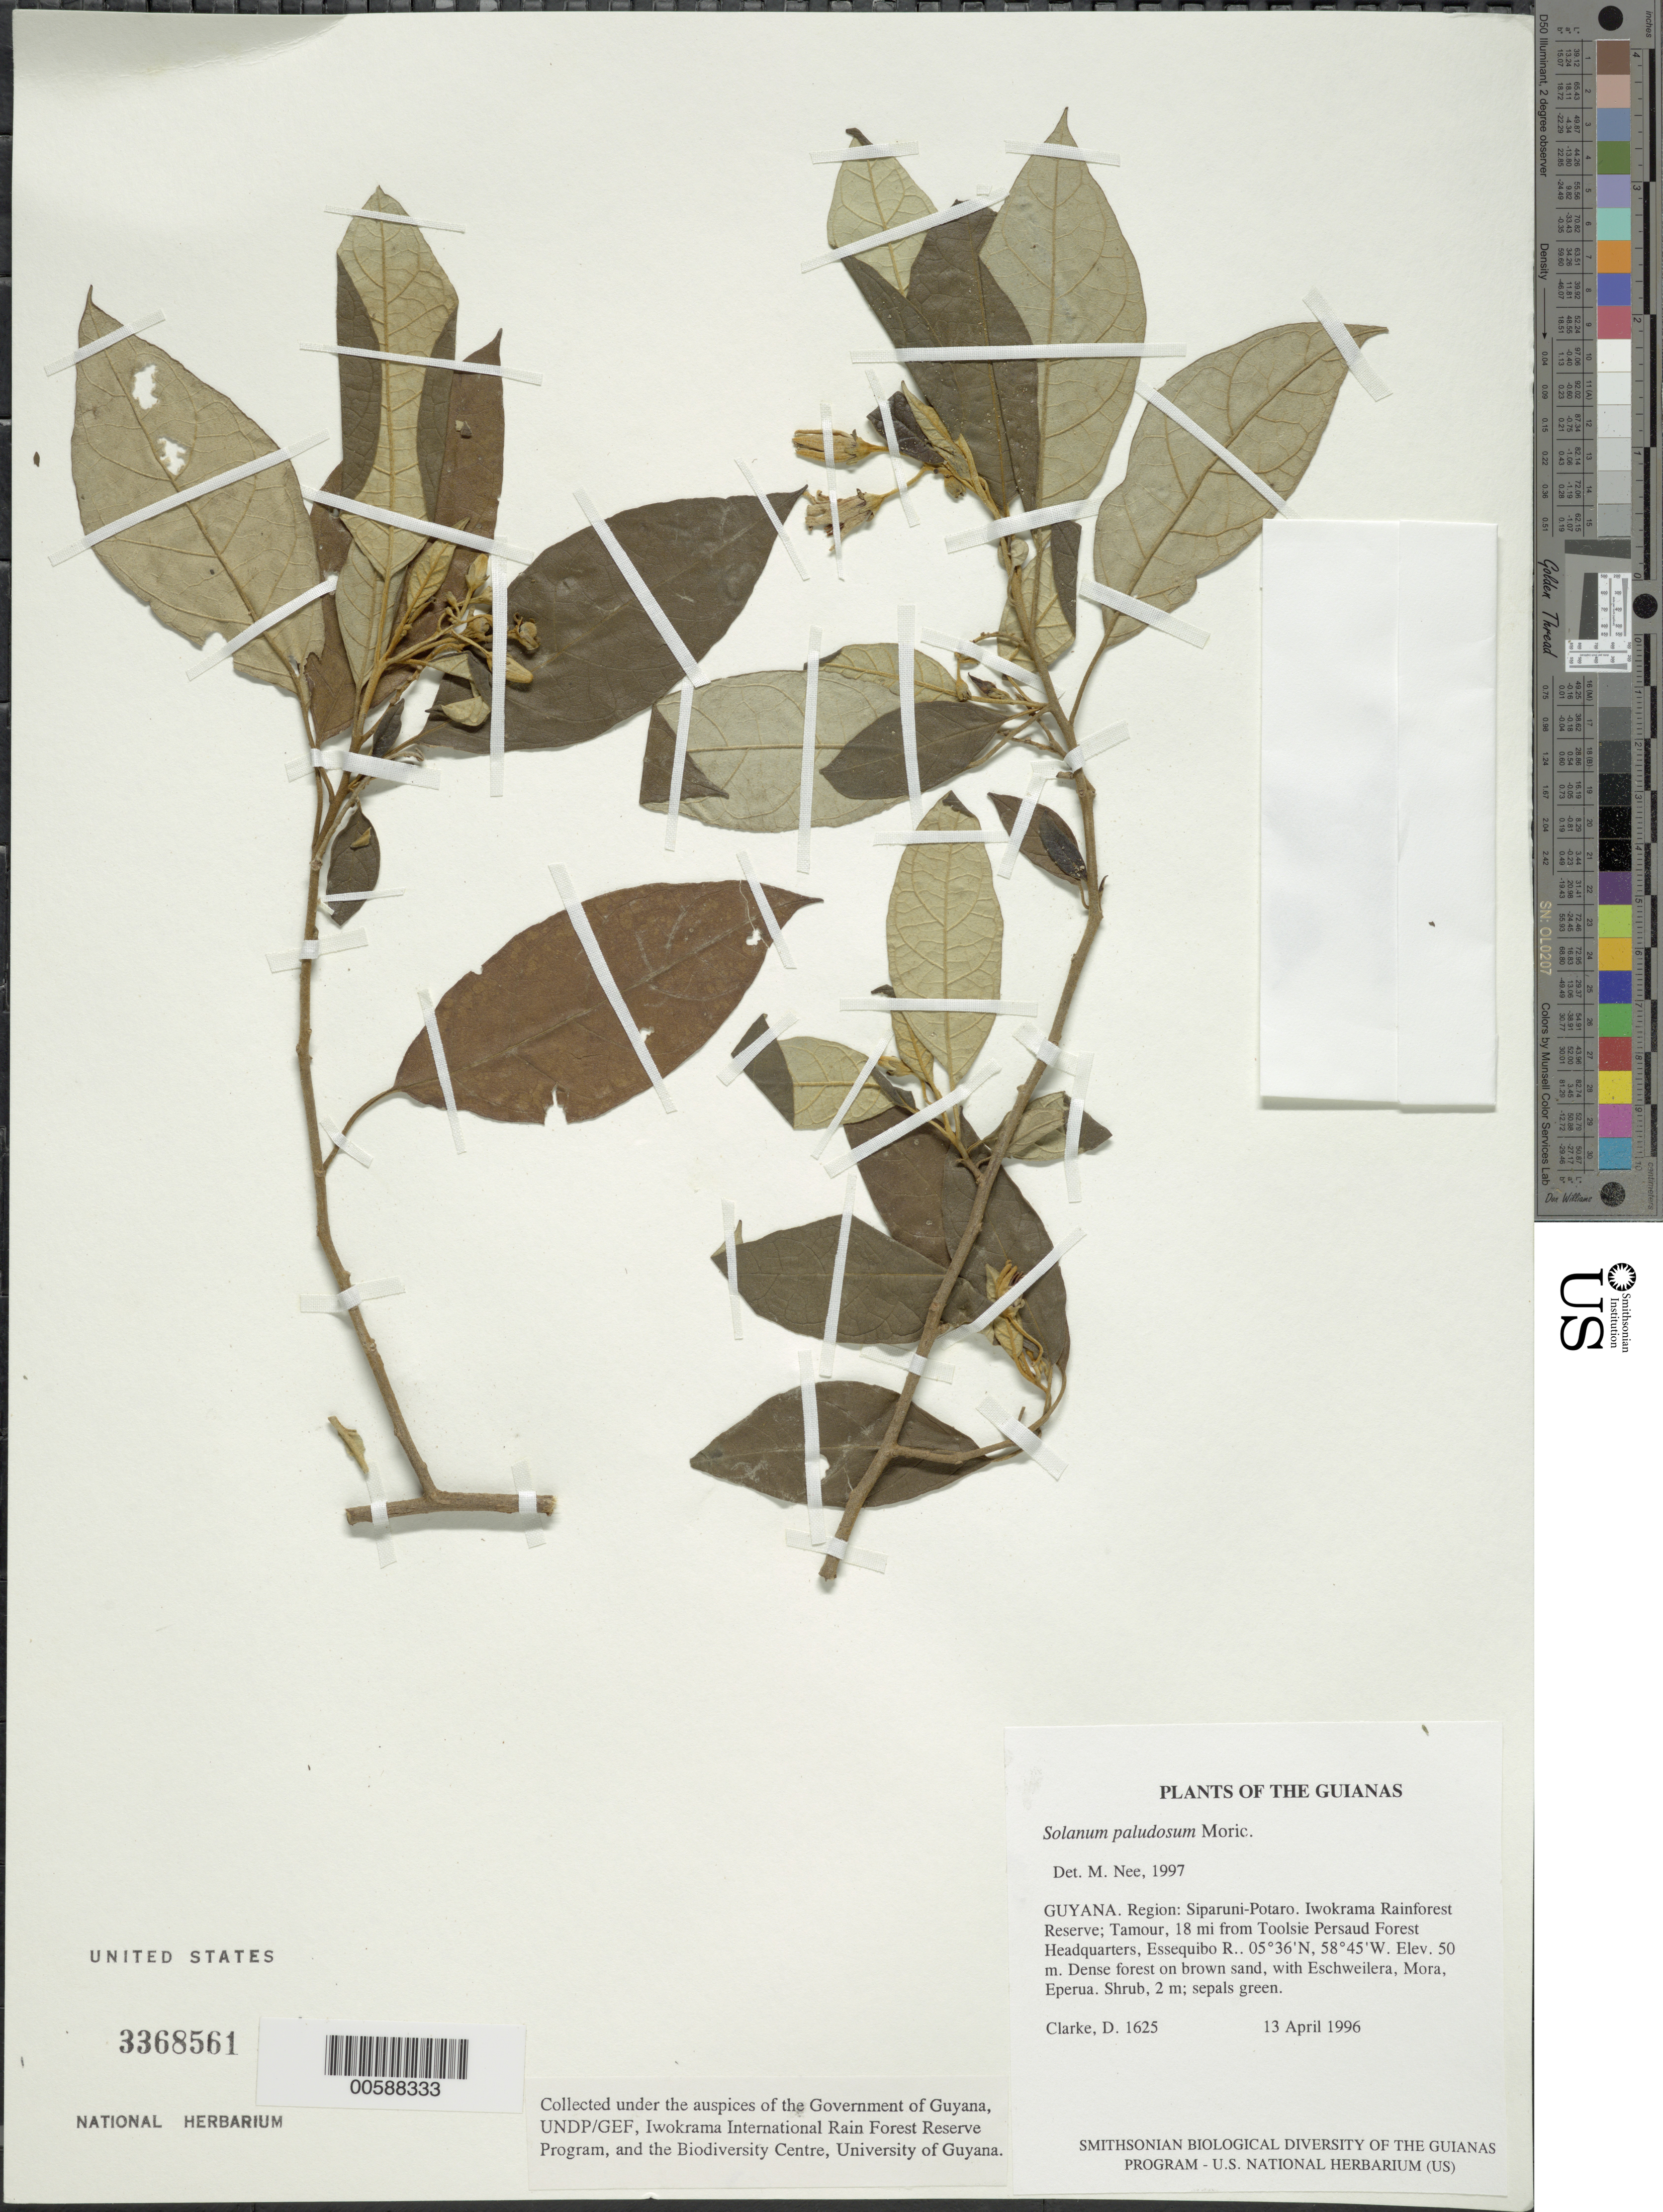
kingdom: Plantae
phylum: Tracheophyta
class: Magnoliopsida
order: Solanales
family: Solanaceae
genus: Solanum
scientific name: Solanum paludosum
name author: Moric.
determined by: Nee, Michael H.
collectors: H. D. Clarke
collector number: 1625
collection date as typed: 4 Apr 1996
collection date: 1996-04-04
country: Guyana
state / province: Potaro-Siparuni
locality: Tamour, 18 mi from Toolsie Persaud Forest Headquarters, Essequibo R.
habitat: Dense forest on brown sand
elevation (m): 50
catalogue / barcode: US 3368561